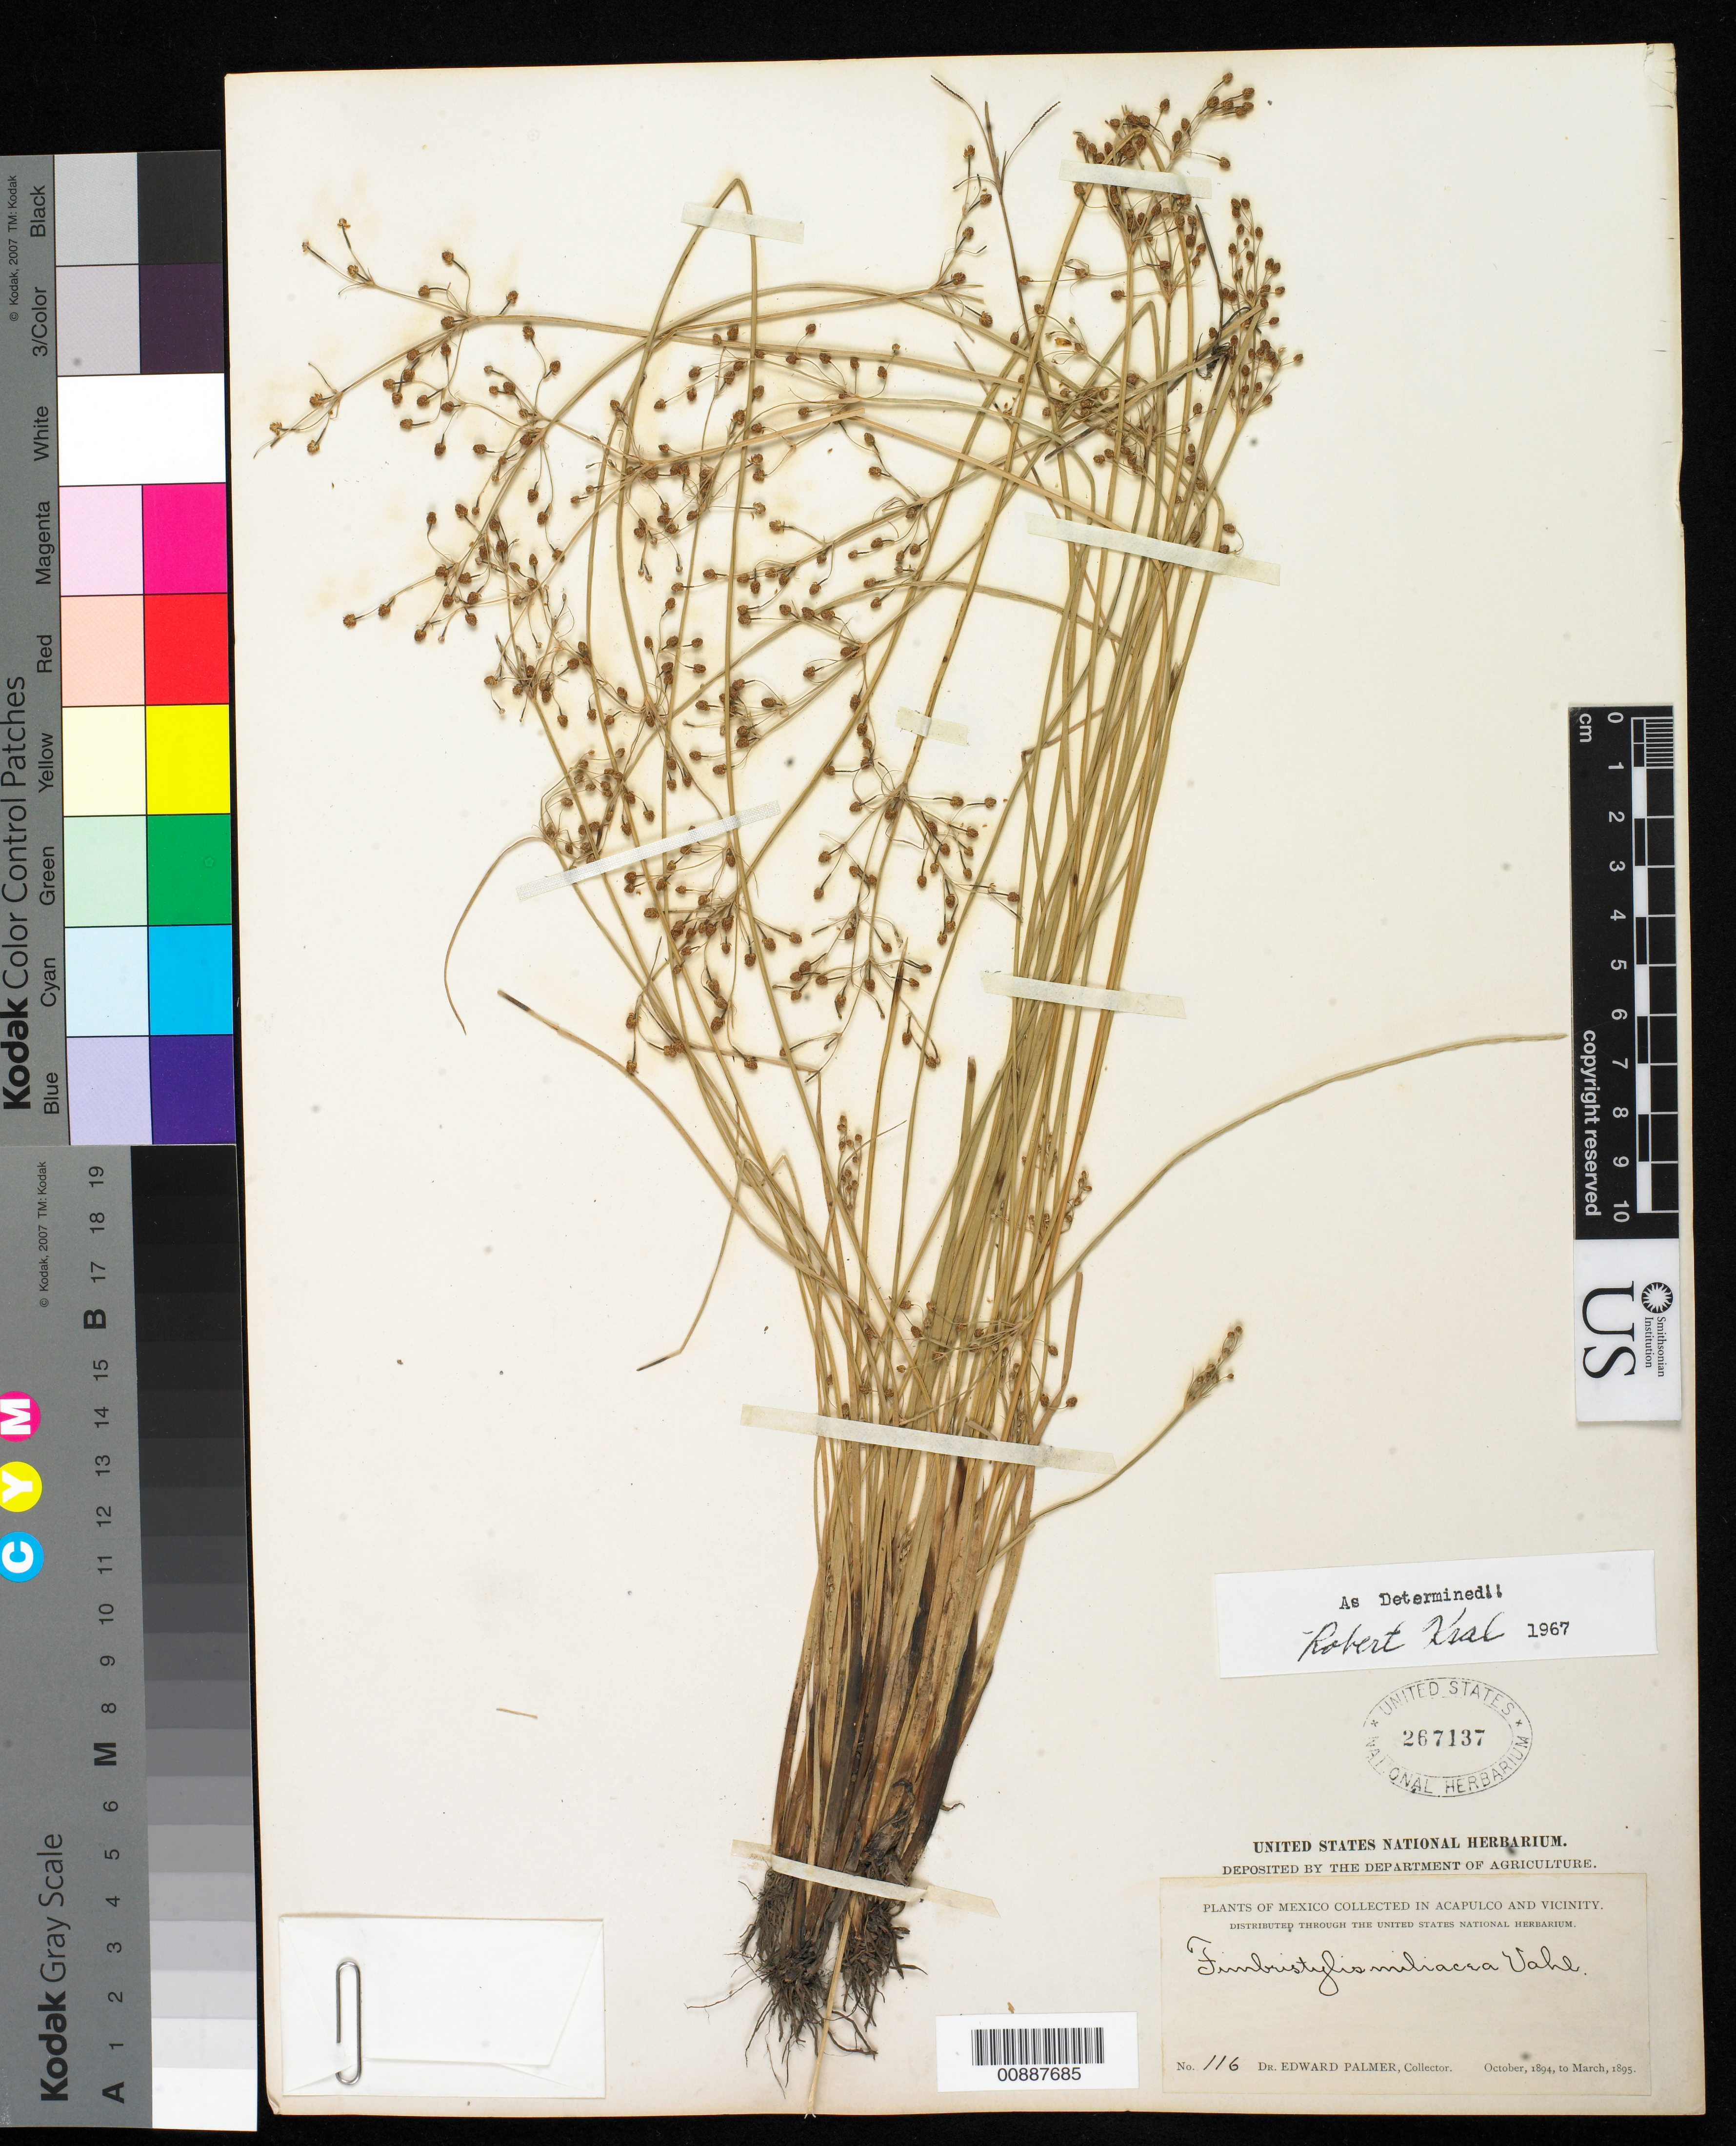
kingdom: Plantae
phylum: Tracheophyta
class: Liliopsida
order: Poales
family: Cyperaceae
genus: Fimbristylis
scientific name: Fimbristylis littoralis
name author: Gaudich.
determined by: Strong, M. T., (US), Smithsonian Institution - National Museum of Natural History (UNITED STATES)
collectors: E. Palmer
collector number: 116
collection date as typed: Oct 1894 to -- Mar 1895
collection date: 1894-10/1895-03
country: Mexico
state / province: Guerrero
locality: Acapulco, Guerrero and vicinity.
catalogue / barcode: US 267137